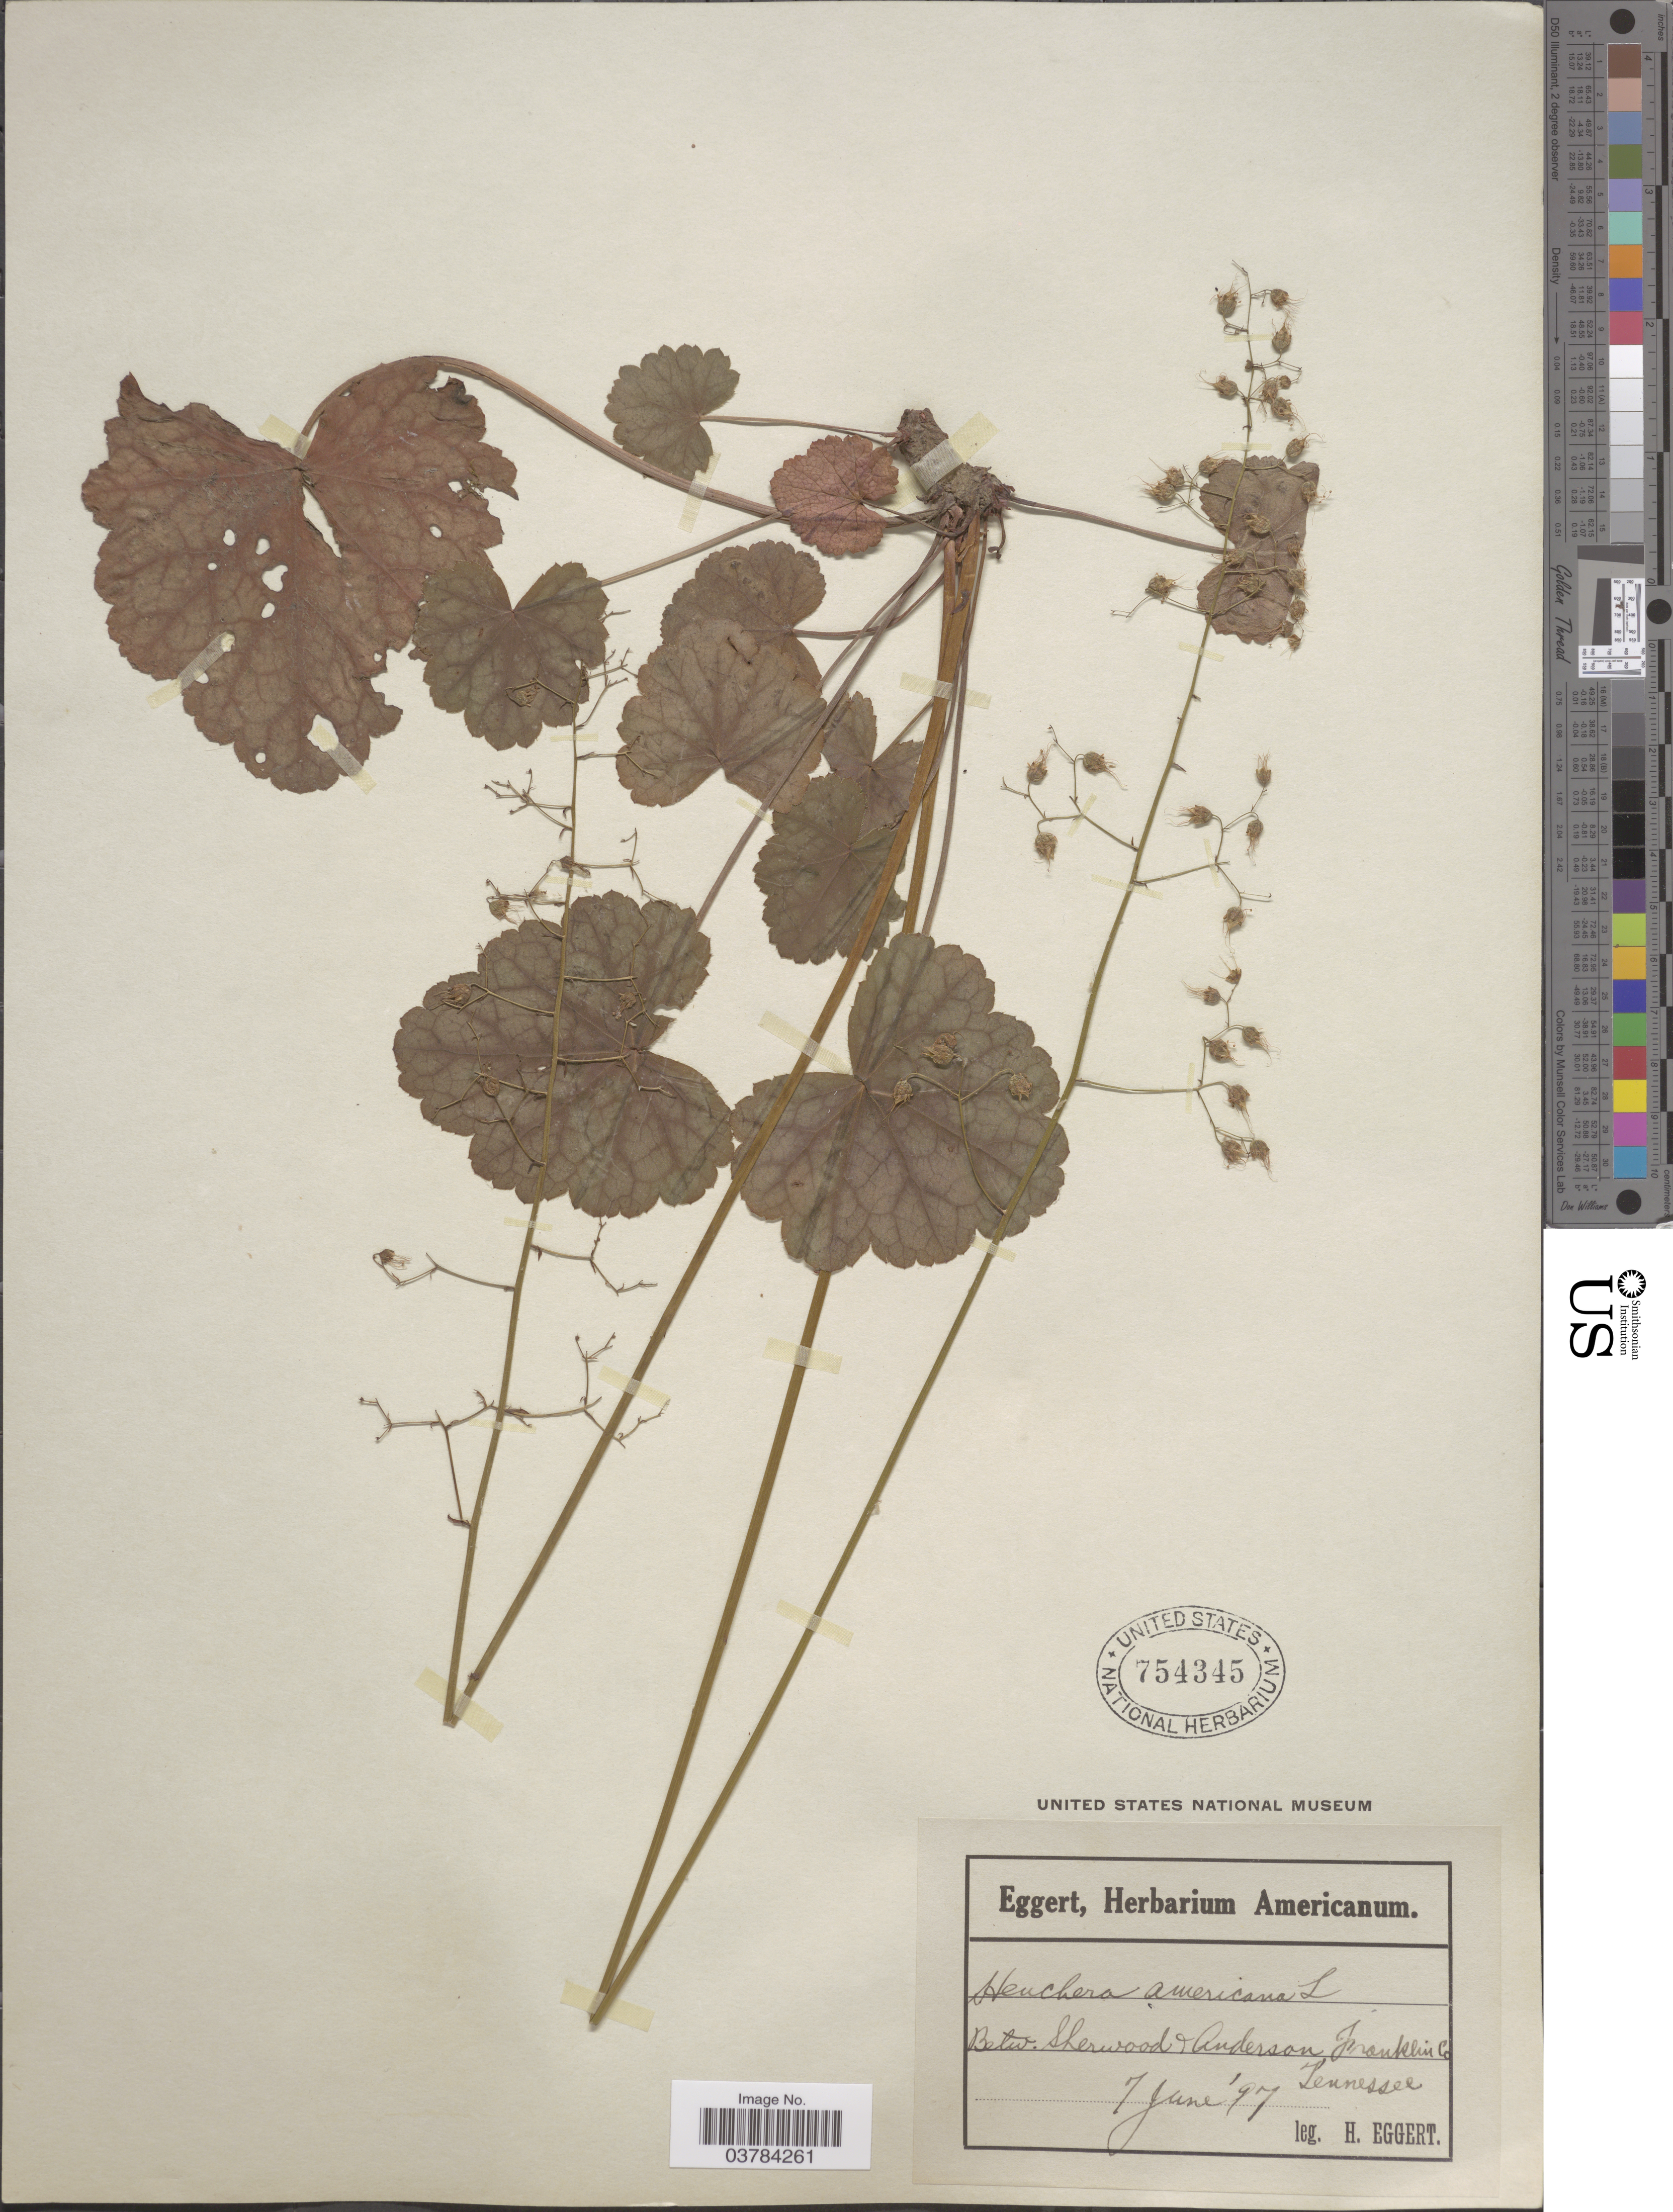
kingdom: Plantae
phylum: Tracheophyta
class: Magnoliopsida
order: Saxifragales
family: Saxifragaceae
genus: Heuchera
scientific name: Heuchera americana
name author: L.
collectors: H. Eggert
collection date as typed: Transcribed d/m/y: 7/6/97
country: United States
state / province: Tennessee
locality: Betw. Sherwood + Anderson, Franklin Co.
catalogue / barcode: US 754345